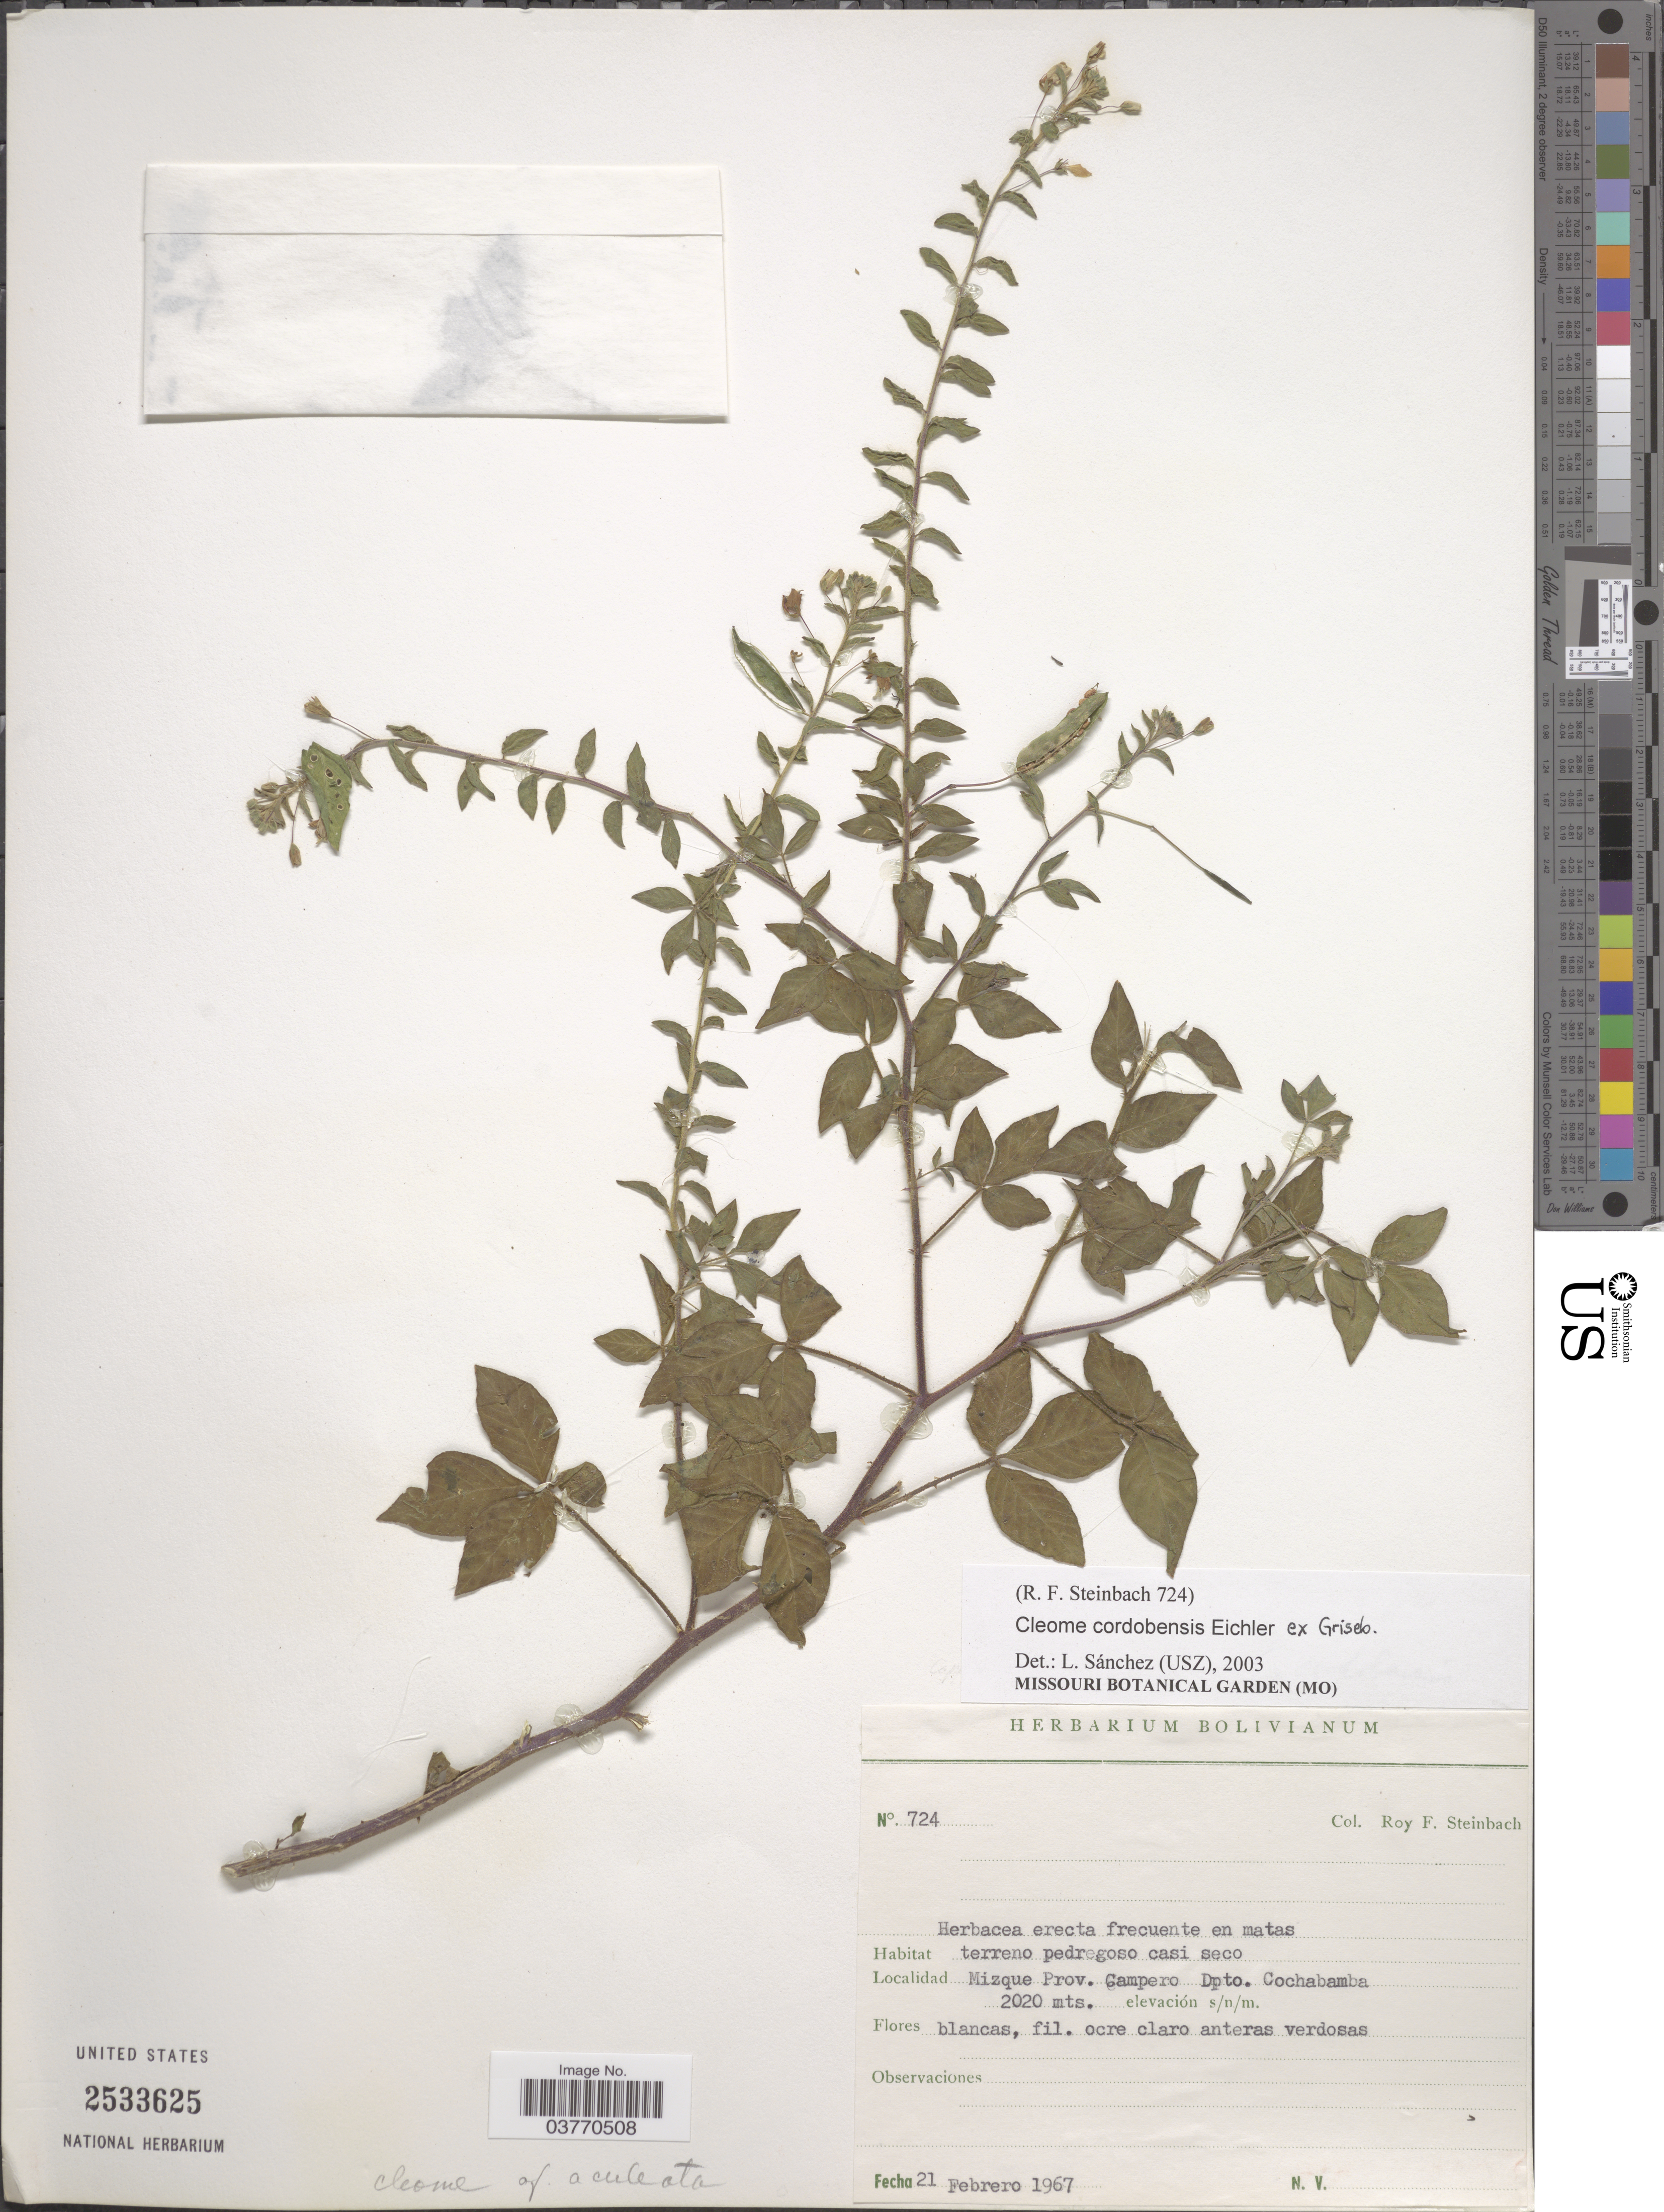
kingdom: Plantae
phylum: Tracheophyta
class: Magnoliopsida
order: Brassicales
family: Cleomaceae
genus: Tarenaya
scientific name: Tarenaya cordobensis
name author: (Eichler ex Griseb.) Arana & Oggero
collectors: R. F. Steinbach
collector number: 724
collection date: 1967-02-21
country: Bolivia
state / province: Cochabamba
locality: Mizque Prov. Campero Dpto. Cochabamba.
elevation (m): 2020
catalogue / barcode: US 2533625